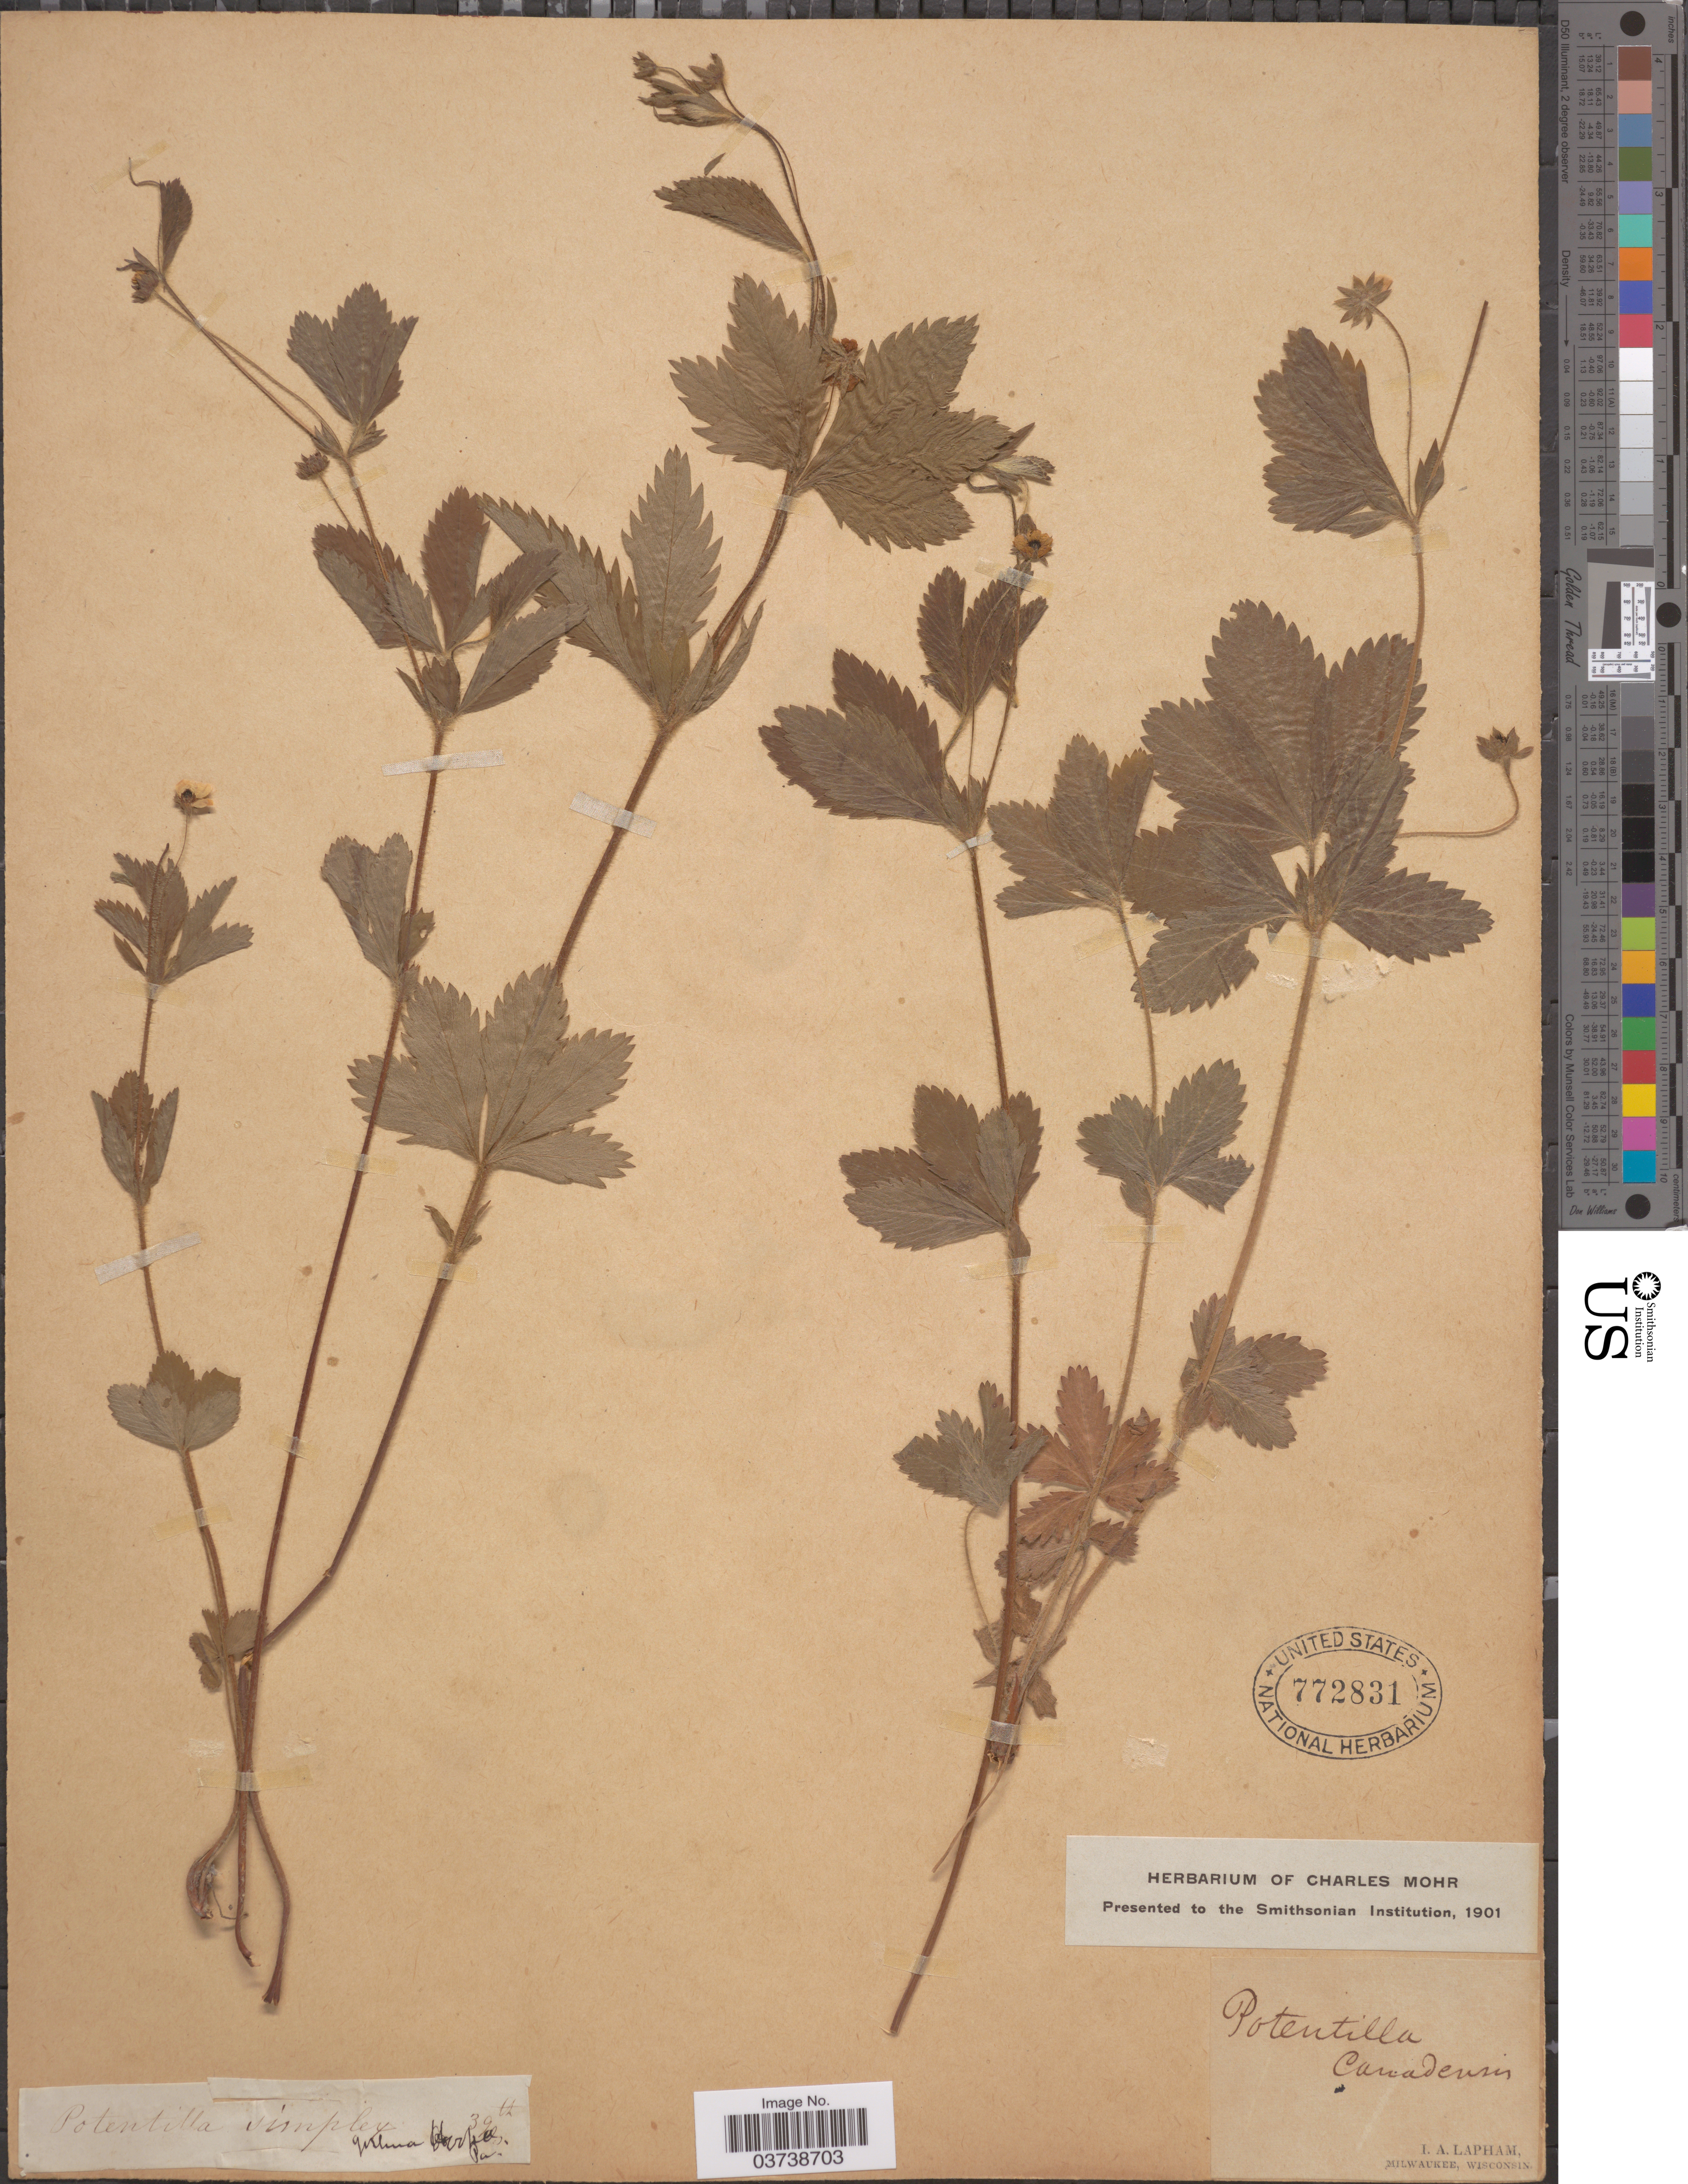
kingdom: Plantae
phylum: Tracheophyta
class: Magnoliopsida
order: Rosales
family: Rosaceae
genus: Potentilla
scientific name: Potentilla canadensis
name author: L.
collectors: I. Lapham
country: United States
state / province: Pennsylvania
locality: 39th. Qishua Herkel. [interpreted]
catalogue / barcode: US 772831